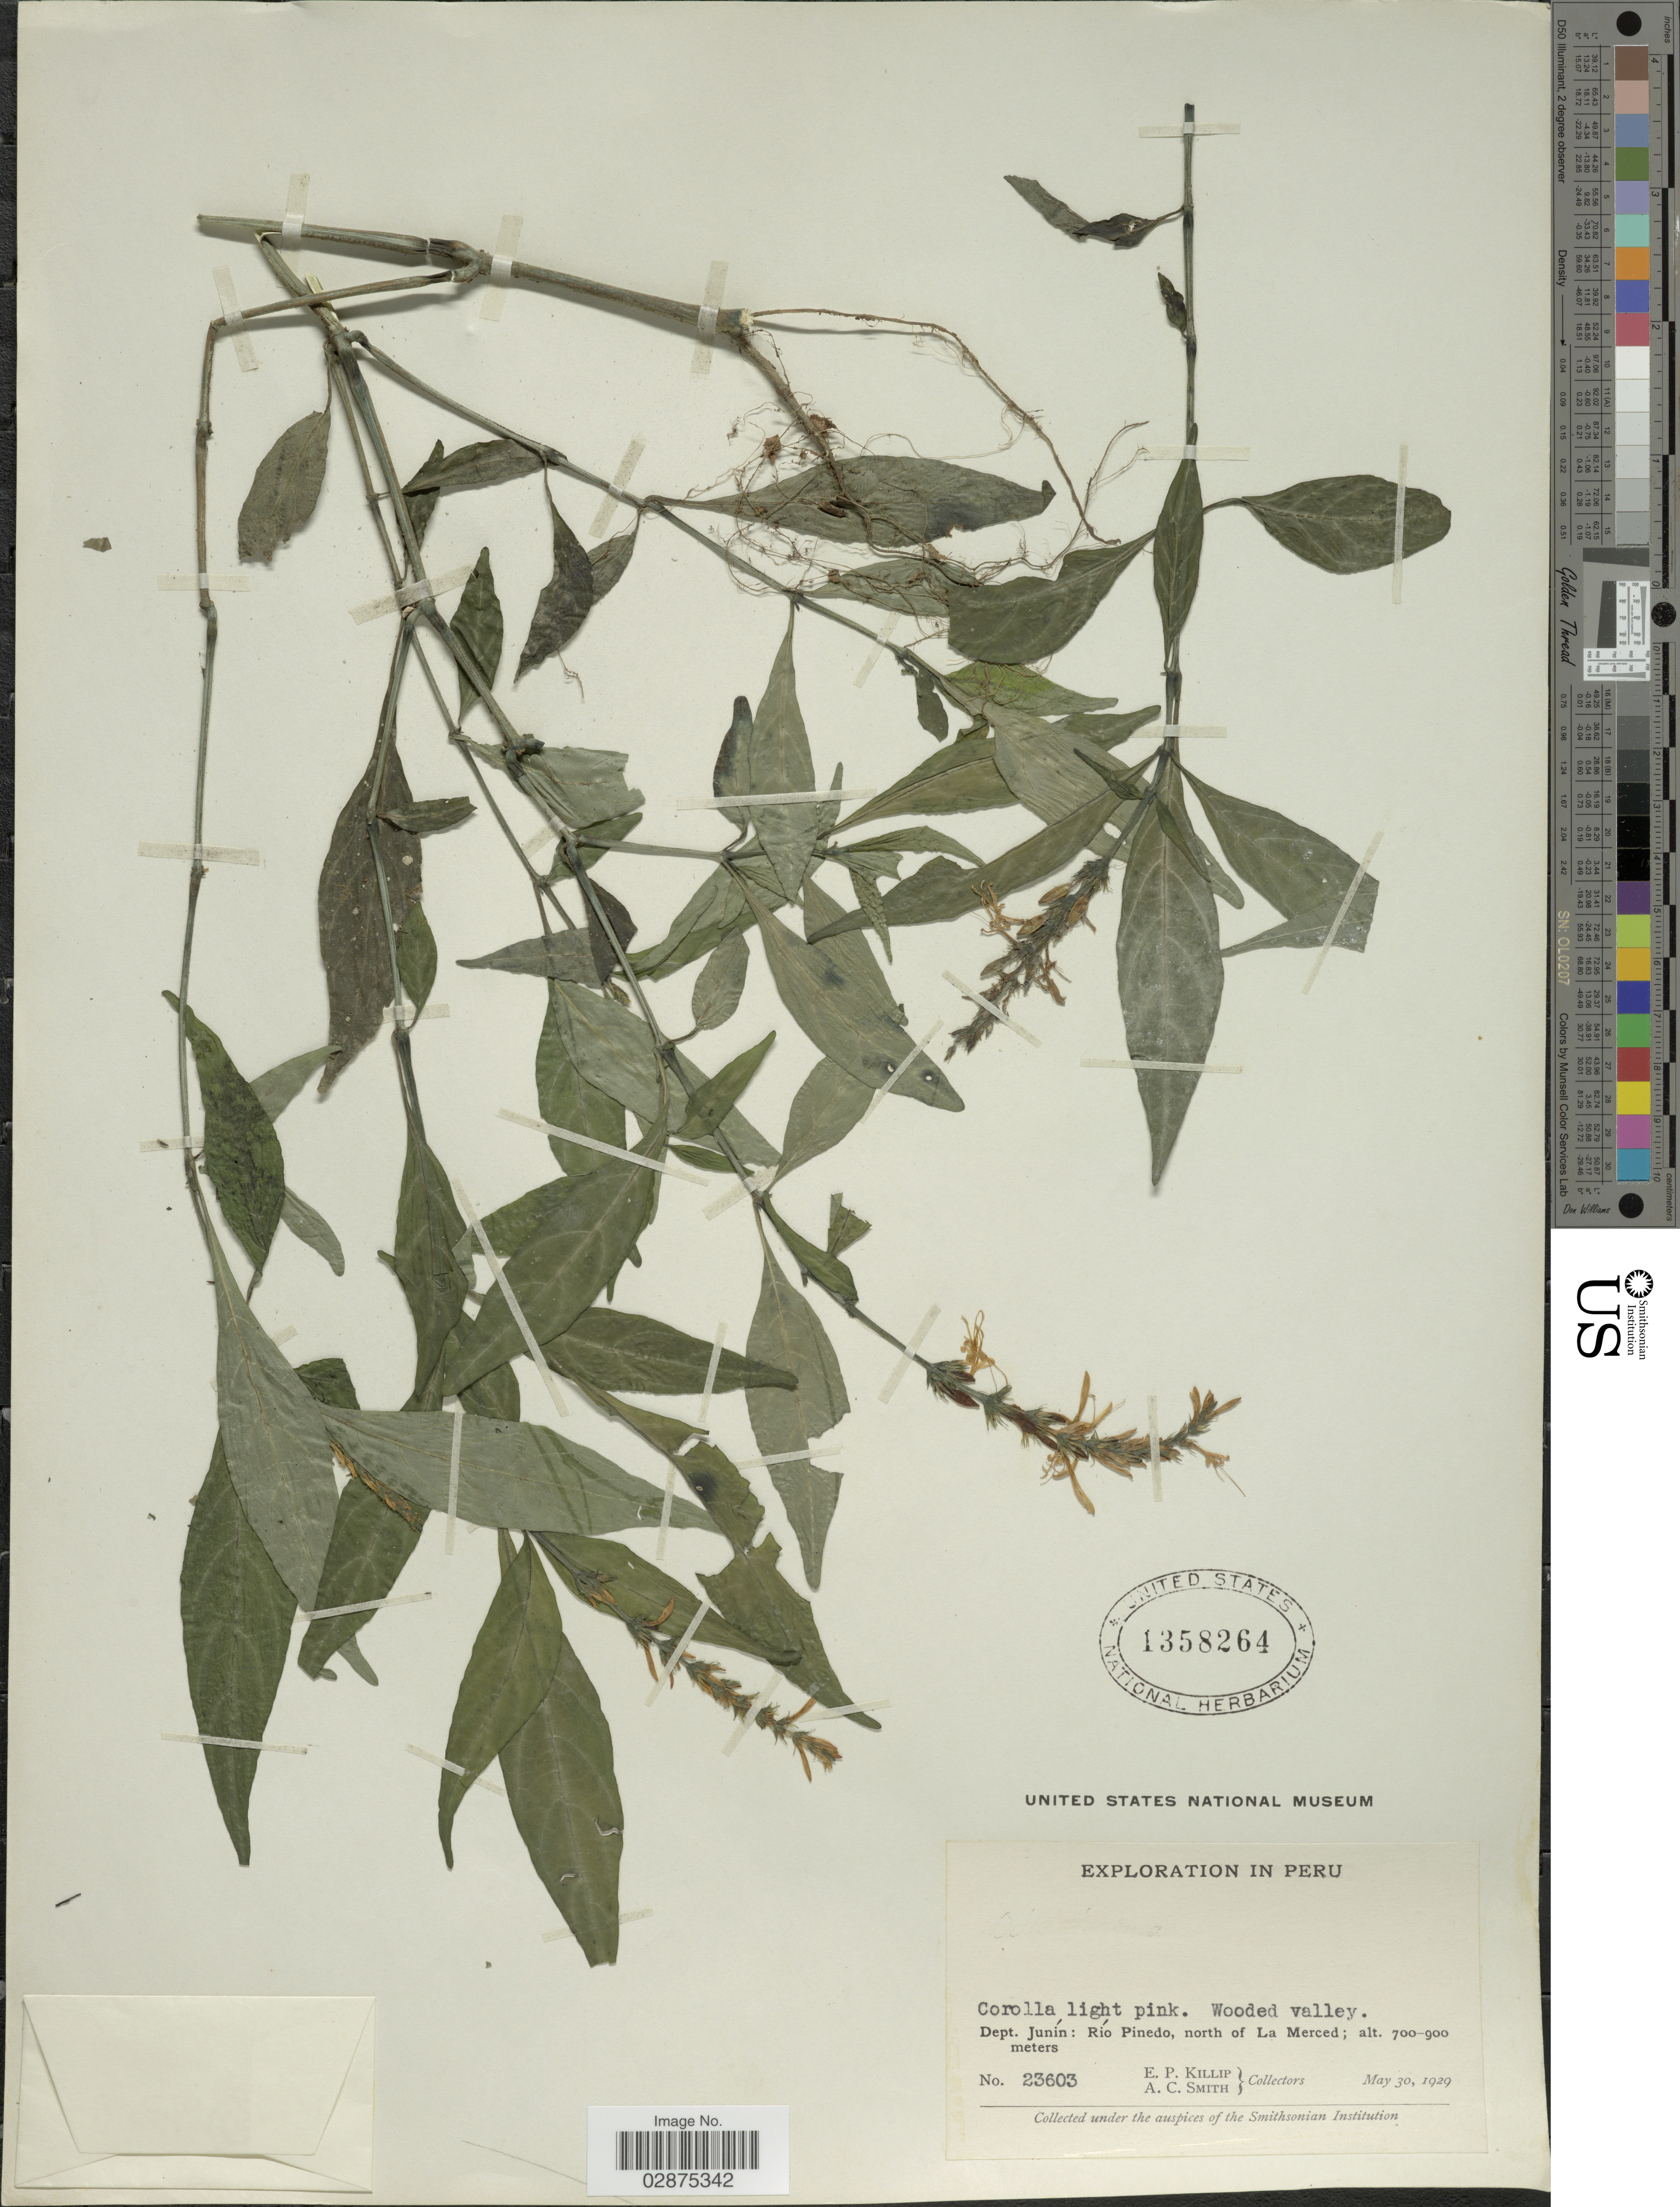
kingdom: Plantae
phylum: Tracheophyta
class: Magnoliopsida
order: Lamiales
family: Acanthaceae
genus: Stenostephanus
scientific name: Stenostephanus sprucei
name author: (Lindau) Wassh. & J.R.I. Wood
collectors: E. P. Killip & A. C. Smith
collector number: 23603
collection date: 1929-05-30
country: Peru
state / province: Junín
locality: Dept. Junín: Río Pinedo, north of La Merced.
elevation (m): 700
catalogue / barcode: US 1358264